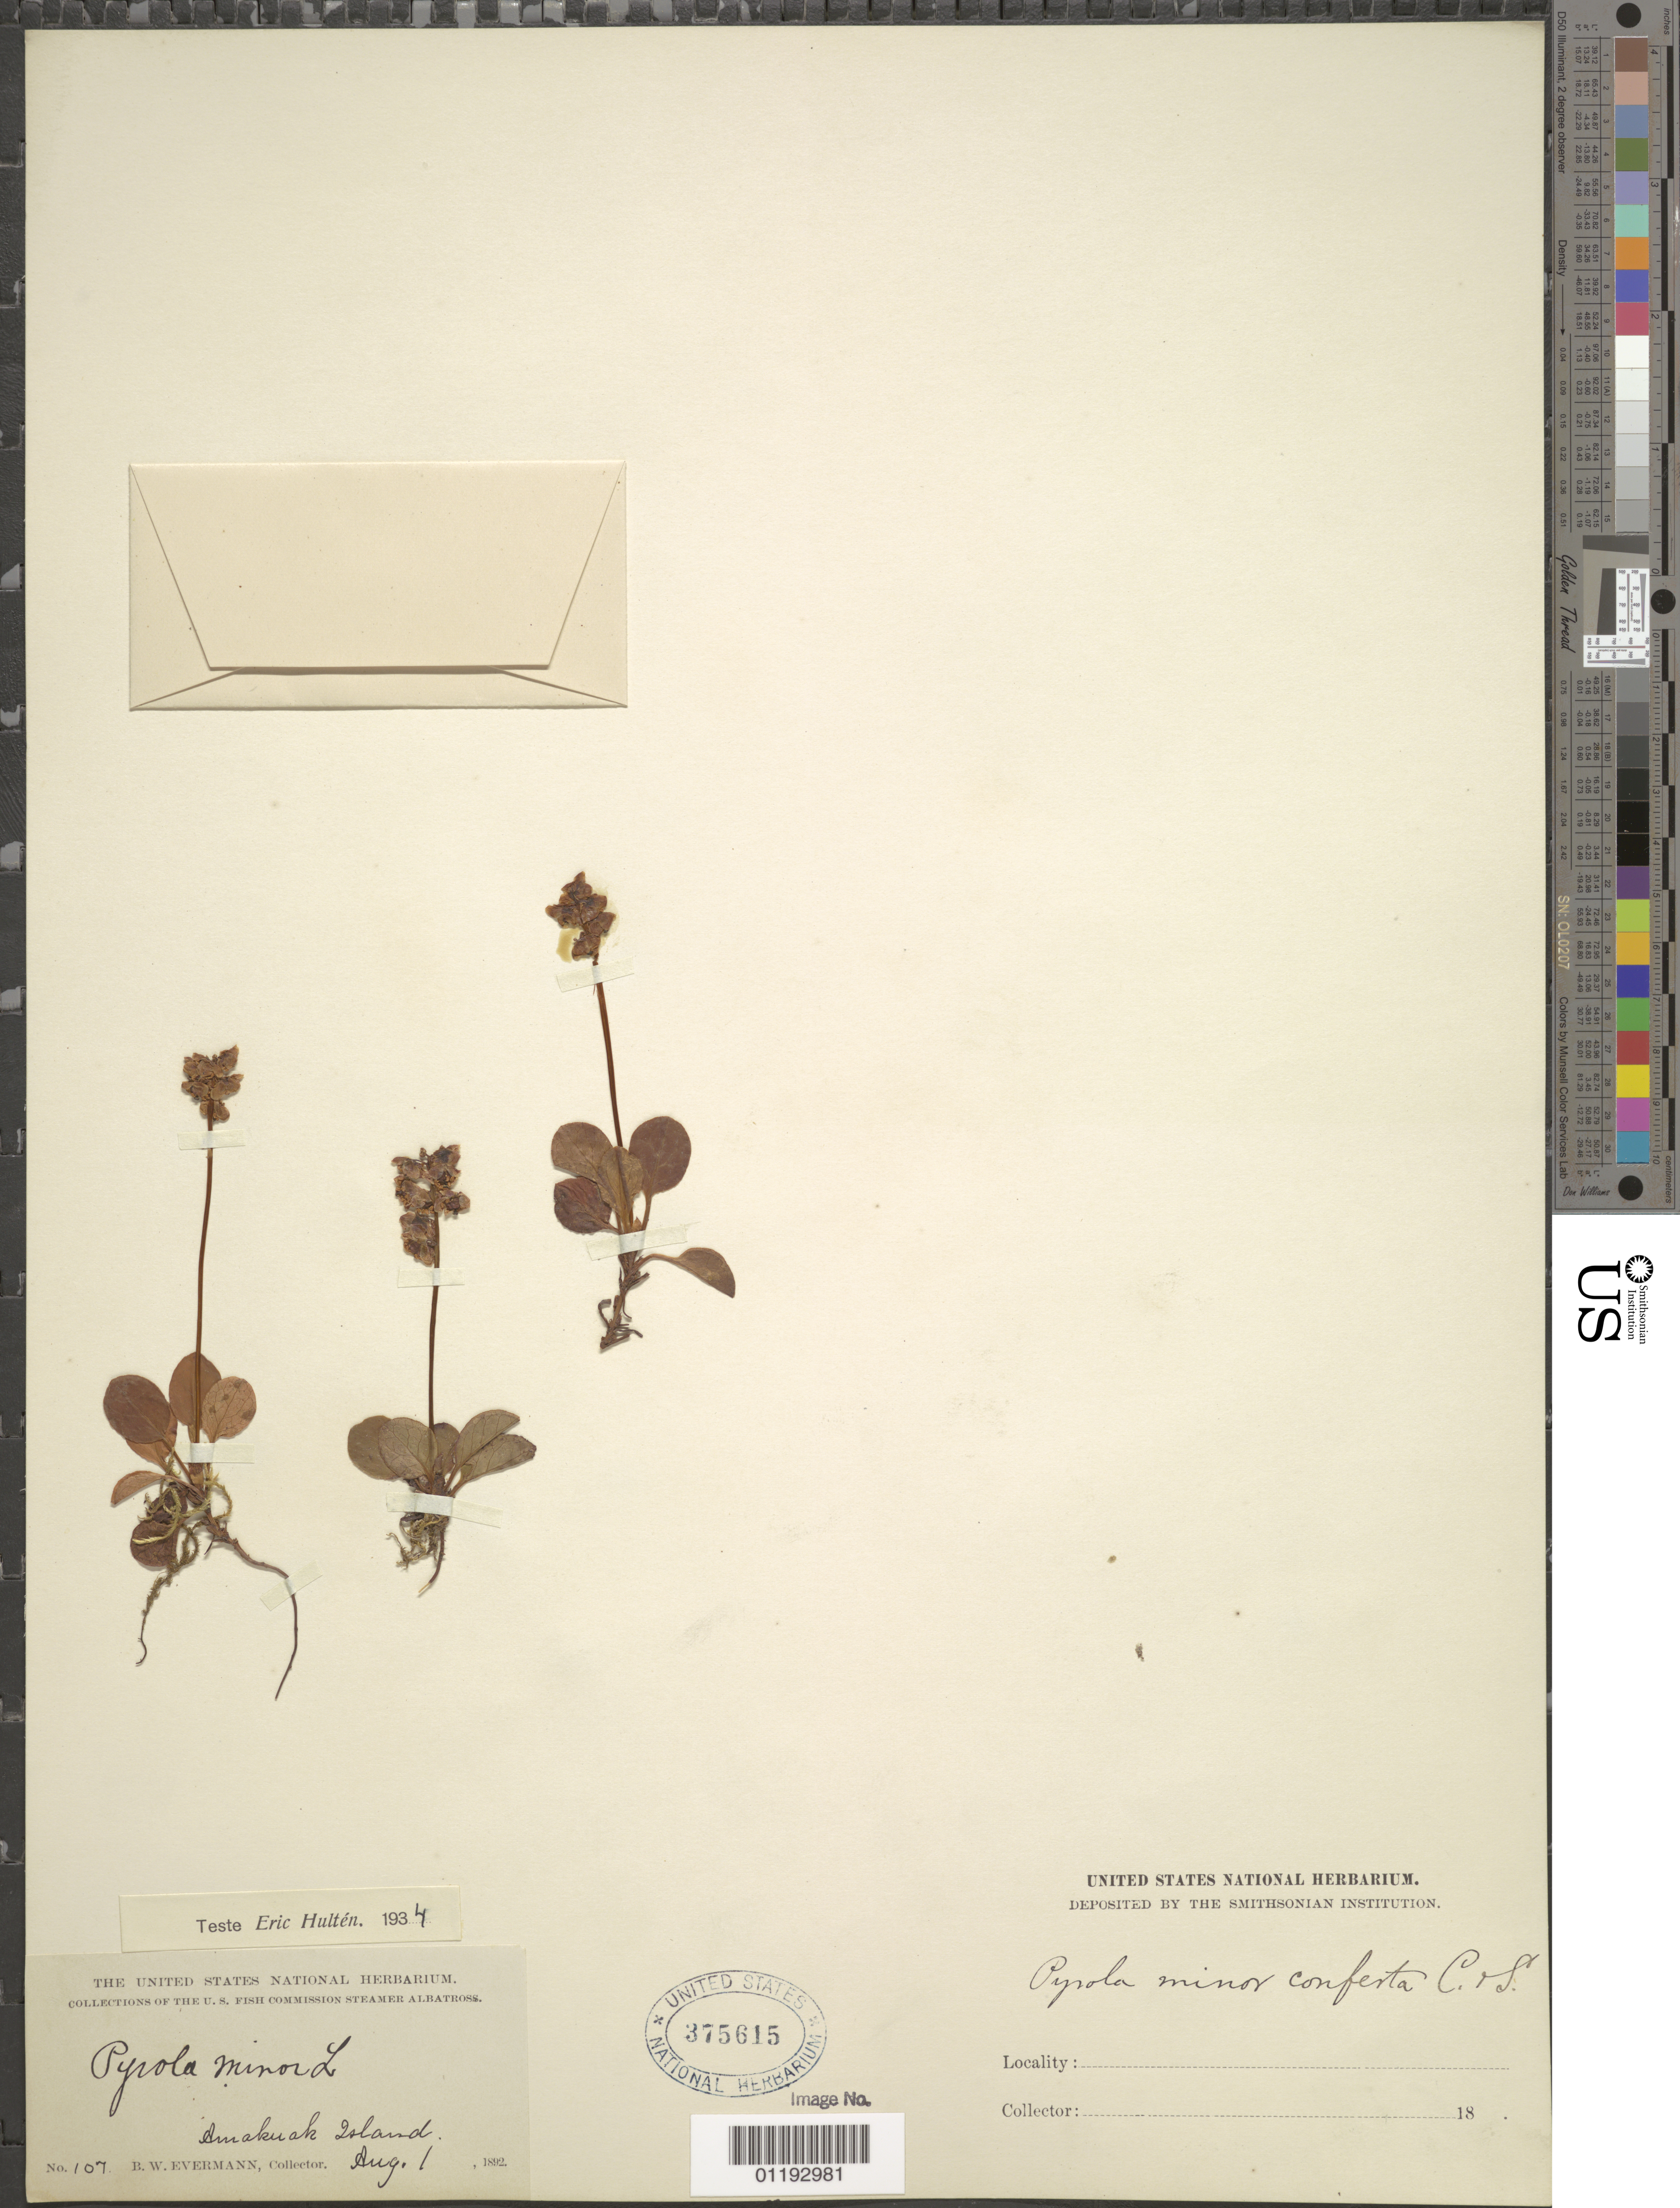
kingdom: Plantae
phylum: Tracheophyta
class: Magnoliopsida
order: Ericales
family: Ericaceae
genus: Pyrola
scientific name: Pyrola minor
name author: L.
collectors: B. W. Evermann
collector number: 107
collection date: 1892-08-01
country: United States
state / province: Alaska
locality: Amakuak Island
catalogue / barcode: US 375615